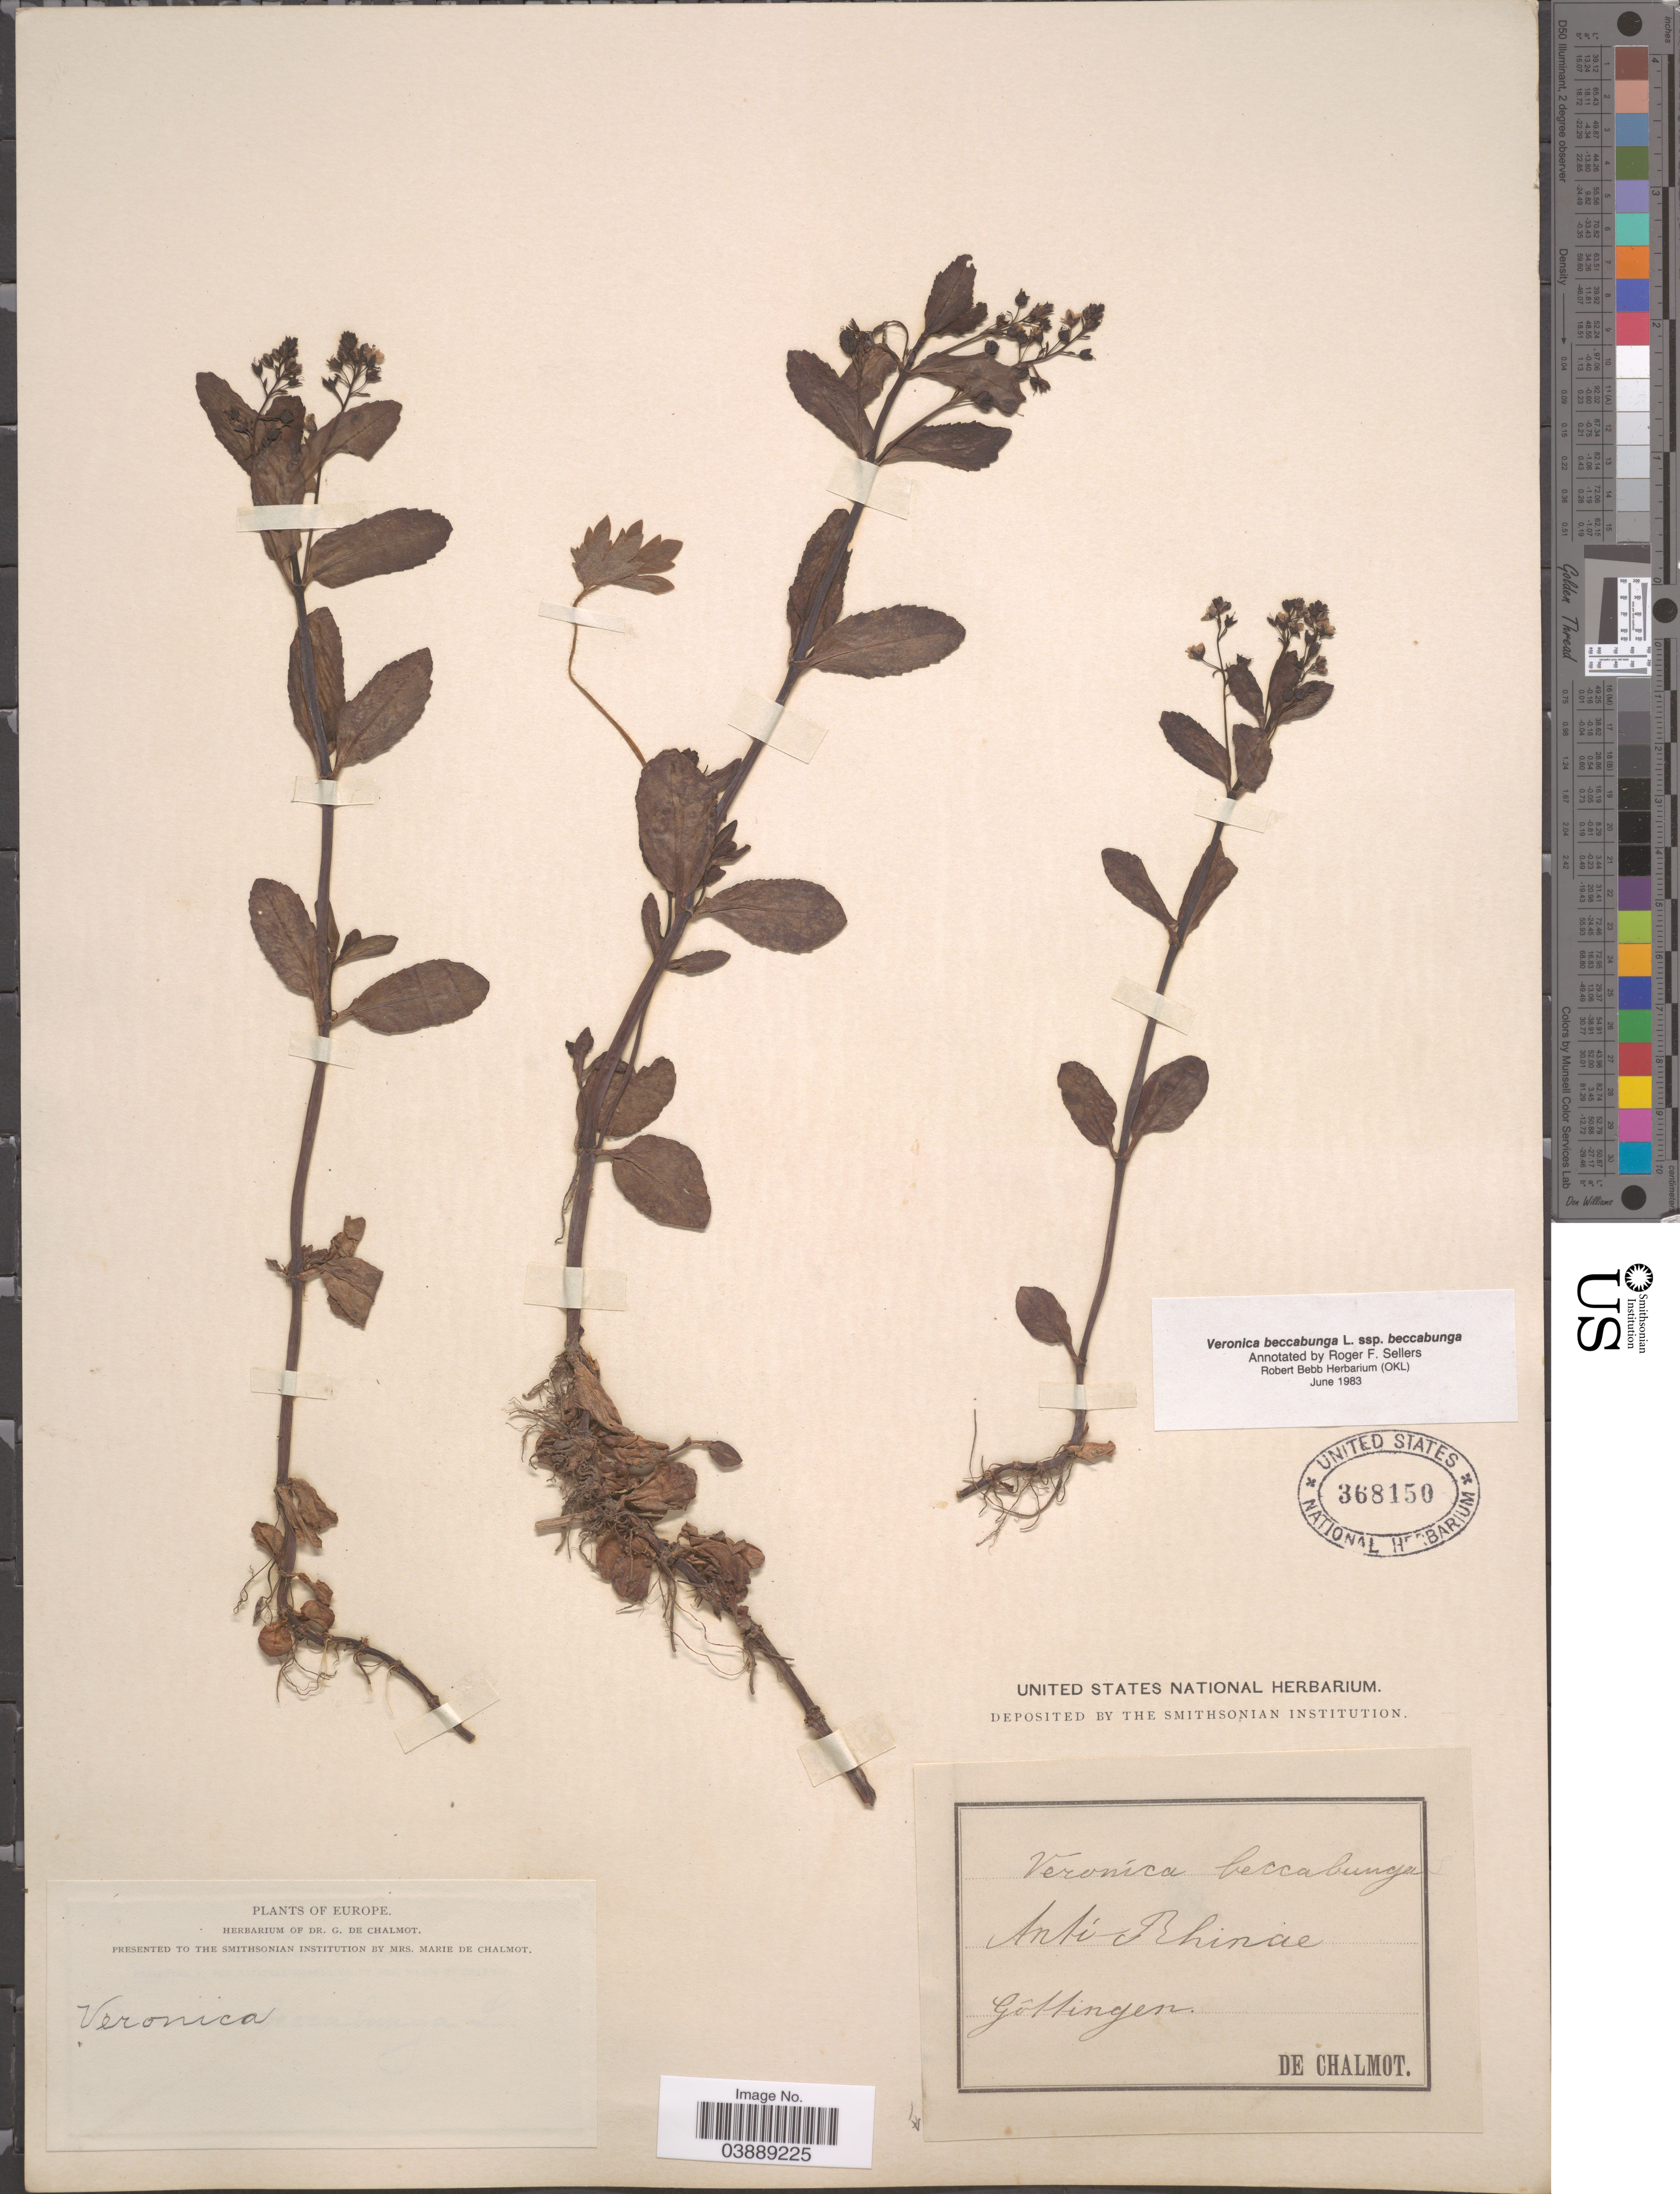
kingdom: Plantae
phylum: Tracheophyta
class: Magnoliopsida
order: Lamiales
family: Plantaginaceae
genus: Veronica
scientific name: Veronica beccabunga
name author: L.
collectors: G. de Chalmot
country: Germany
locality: Europe. Anti Rhinae. Göttingen.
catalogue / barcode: US 368150